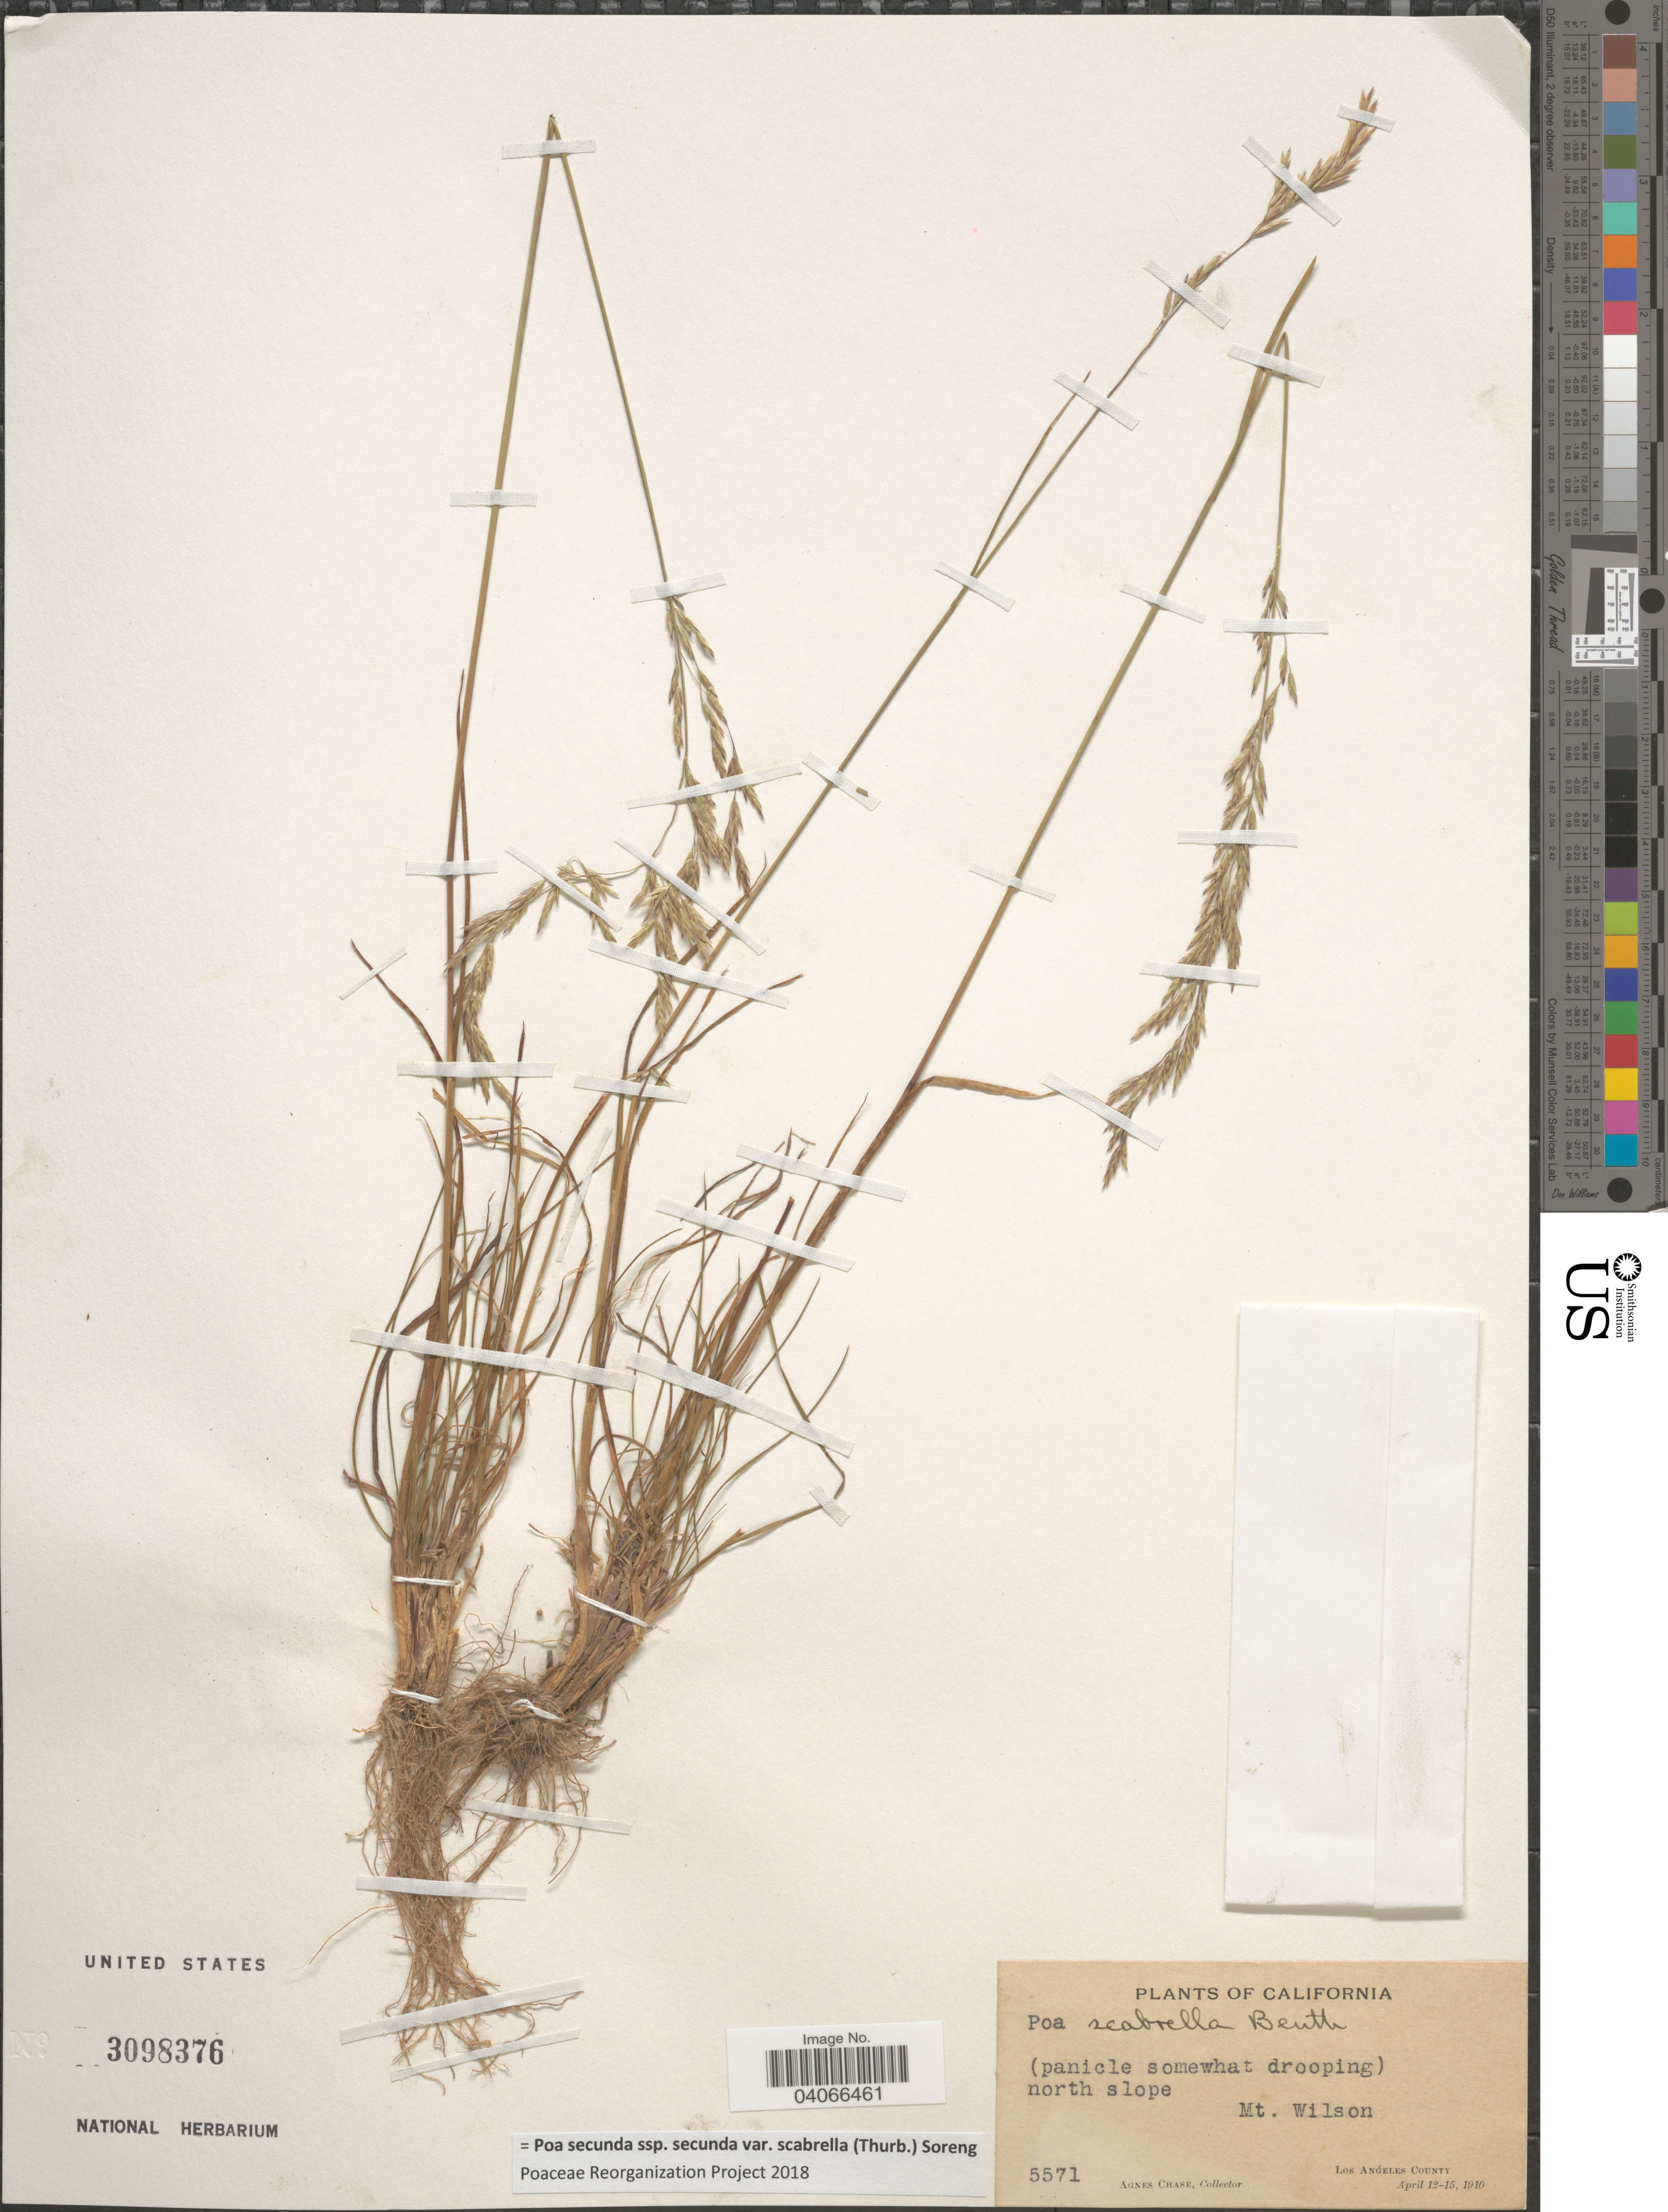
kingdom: Plantae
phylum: Tracheophyta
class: Liliopsida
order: Poales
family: Poaceae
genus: Poa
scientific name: Poa secunda subsp. secunda var. scabrella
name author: (Thurb.) Soreng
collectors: A. Chase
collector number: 5571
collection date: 1910-04-12/1910-04-15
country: United States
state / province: California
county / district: Los Angeles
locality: North slope. Mt. Wilson. Los Angeles County.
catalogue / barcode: US 3098376